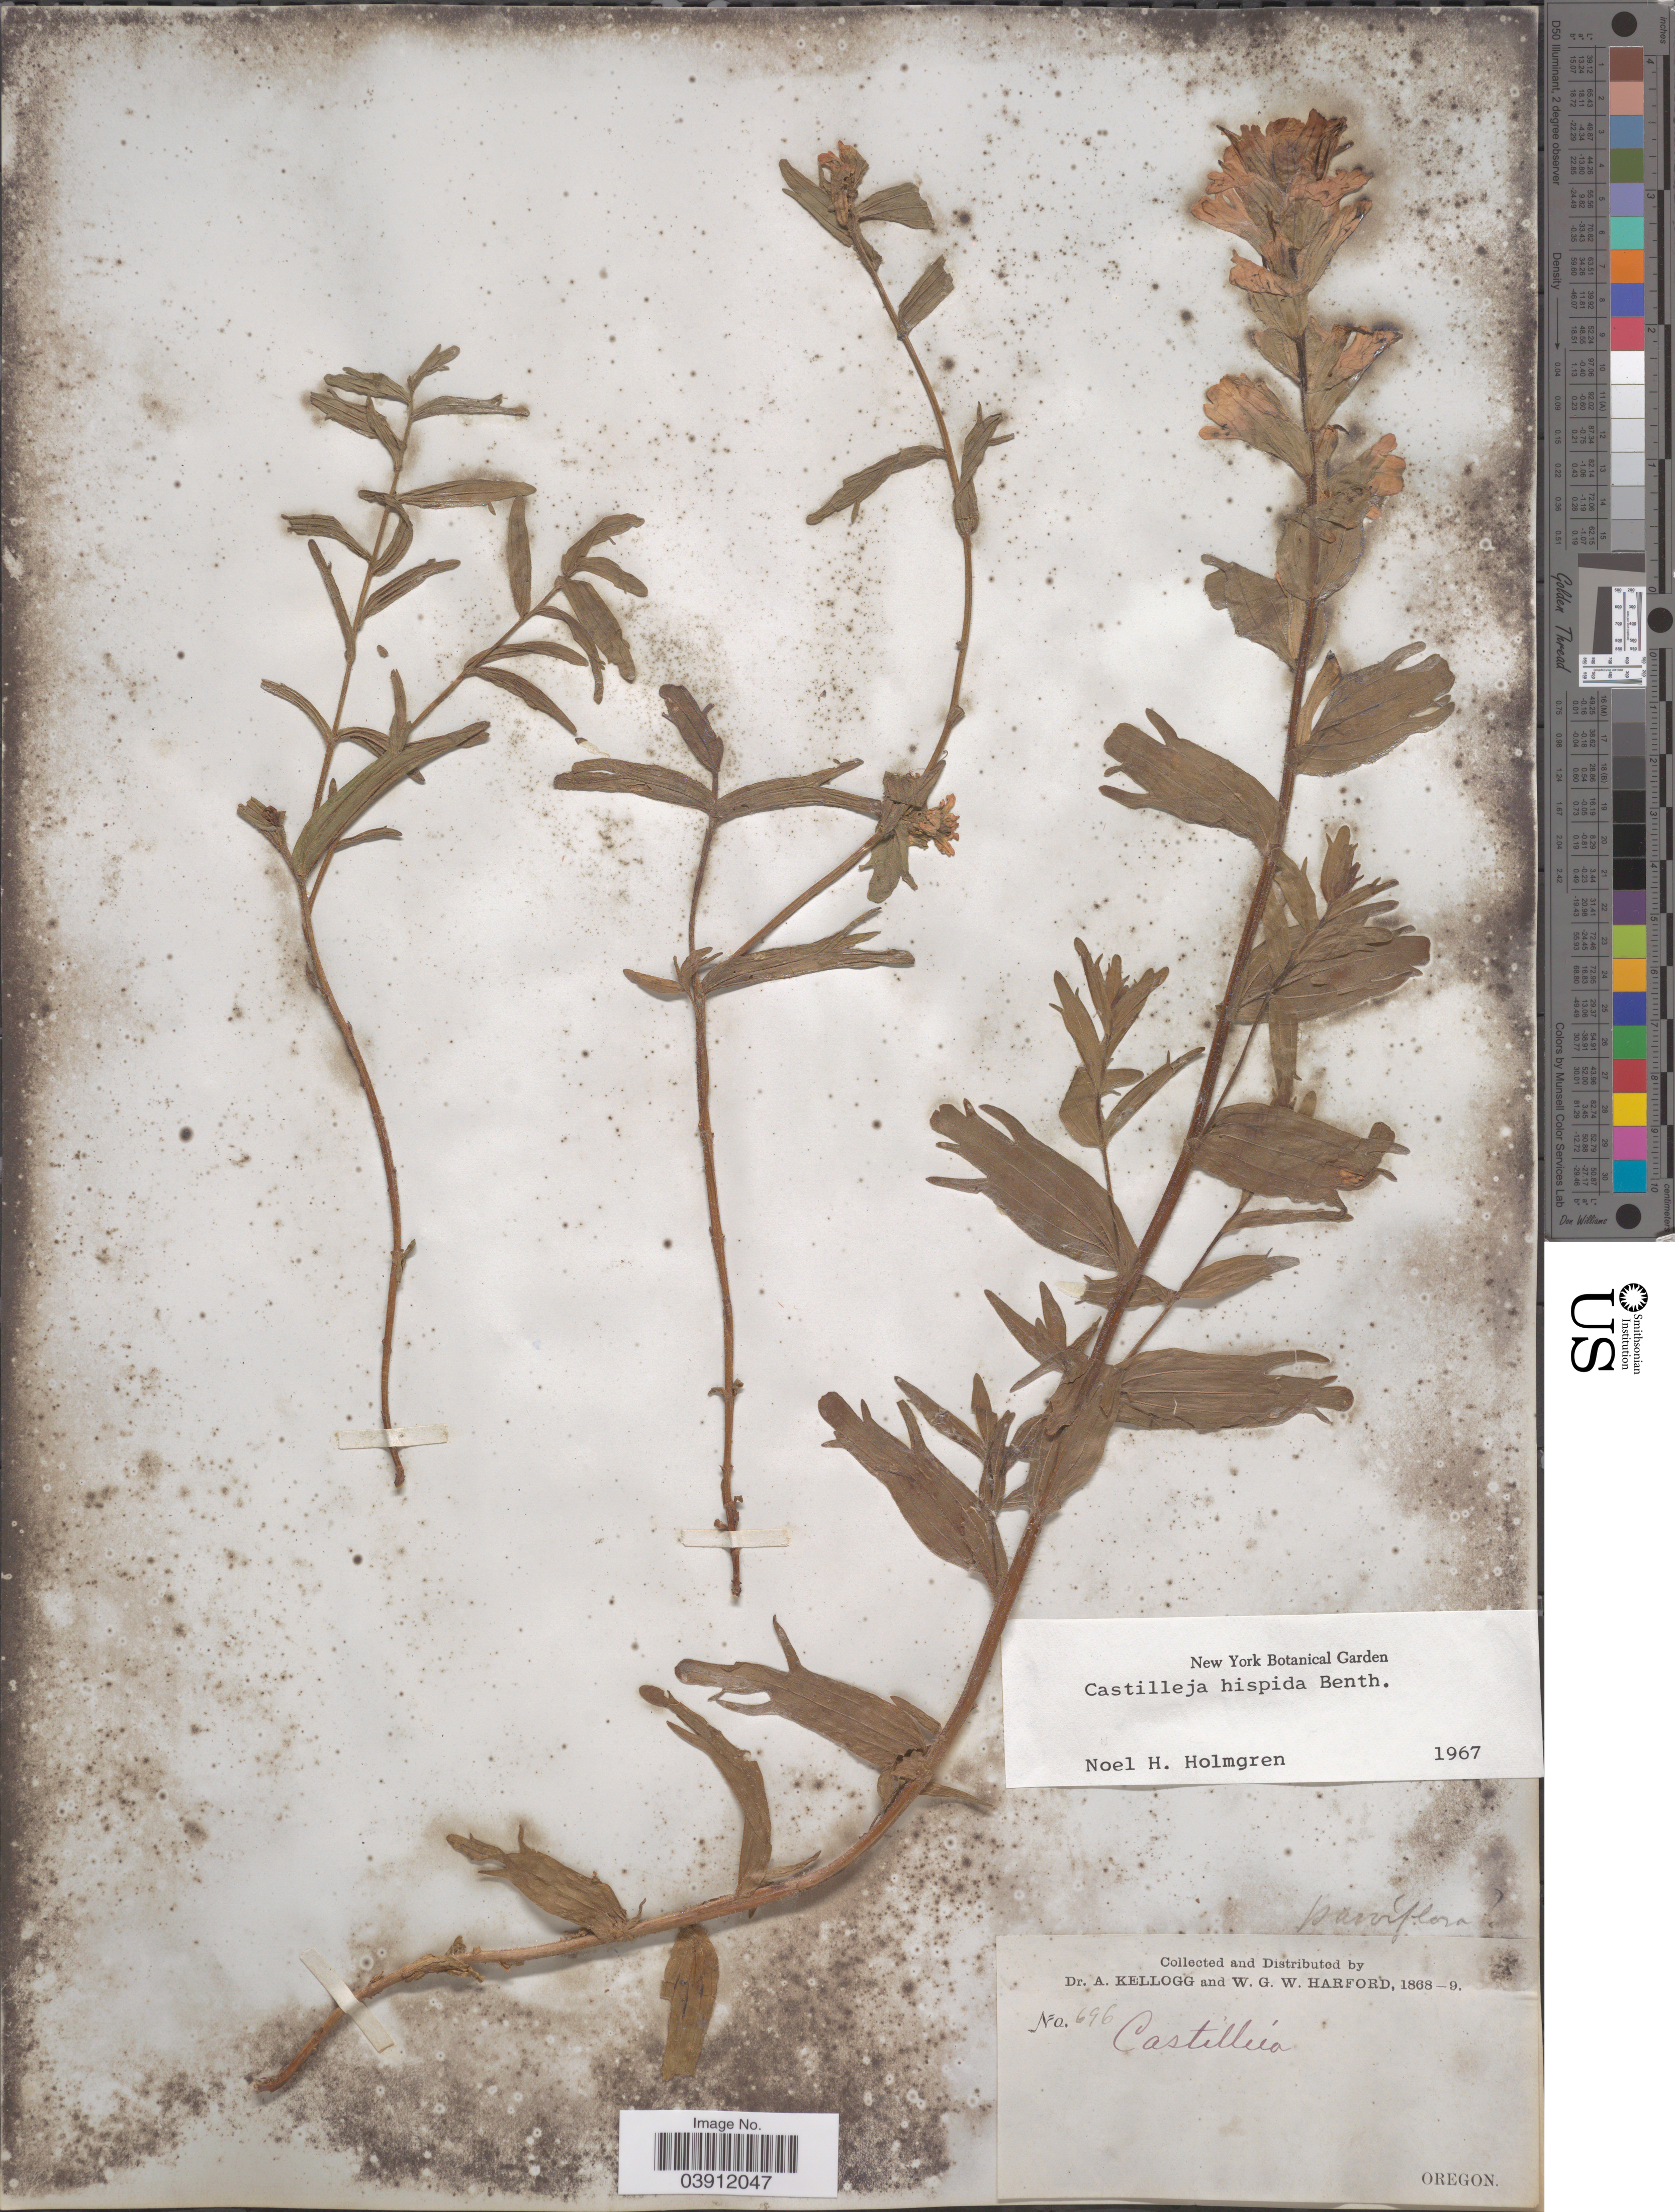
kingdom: Plantae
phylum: Tracheophyta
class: Magnoliopsida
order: Lamiales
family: Orobanchaceae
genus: Castilleja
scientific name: Castilleja hispida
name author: Benth. ex Hook.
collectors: A. Kellogg & W. G. W. Harford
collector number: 696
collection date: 1868/1869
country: United States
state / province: Oregon